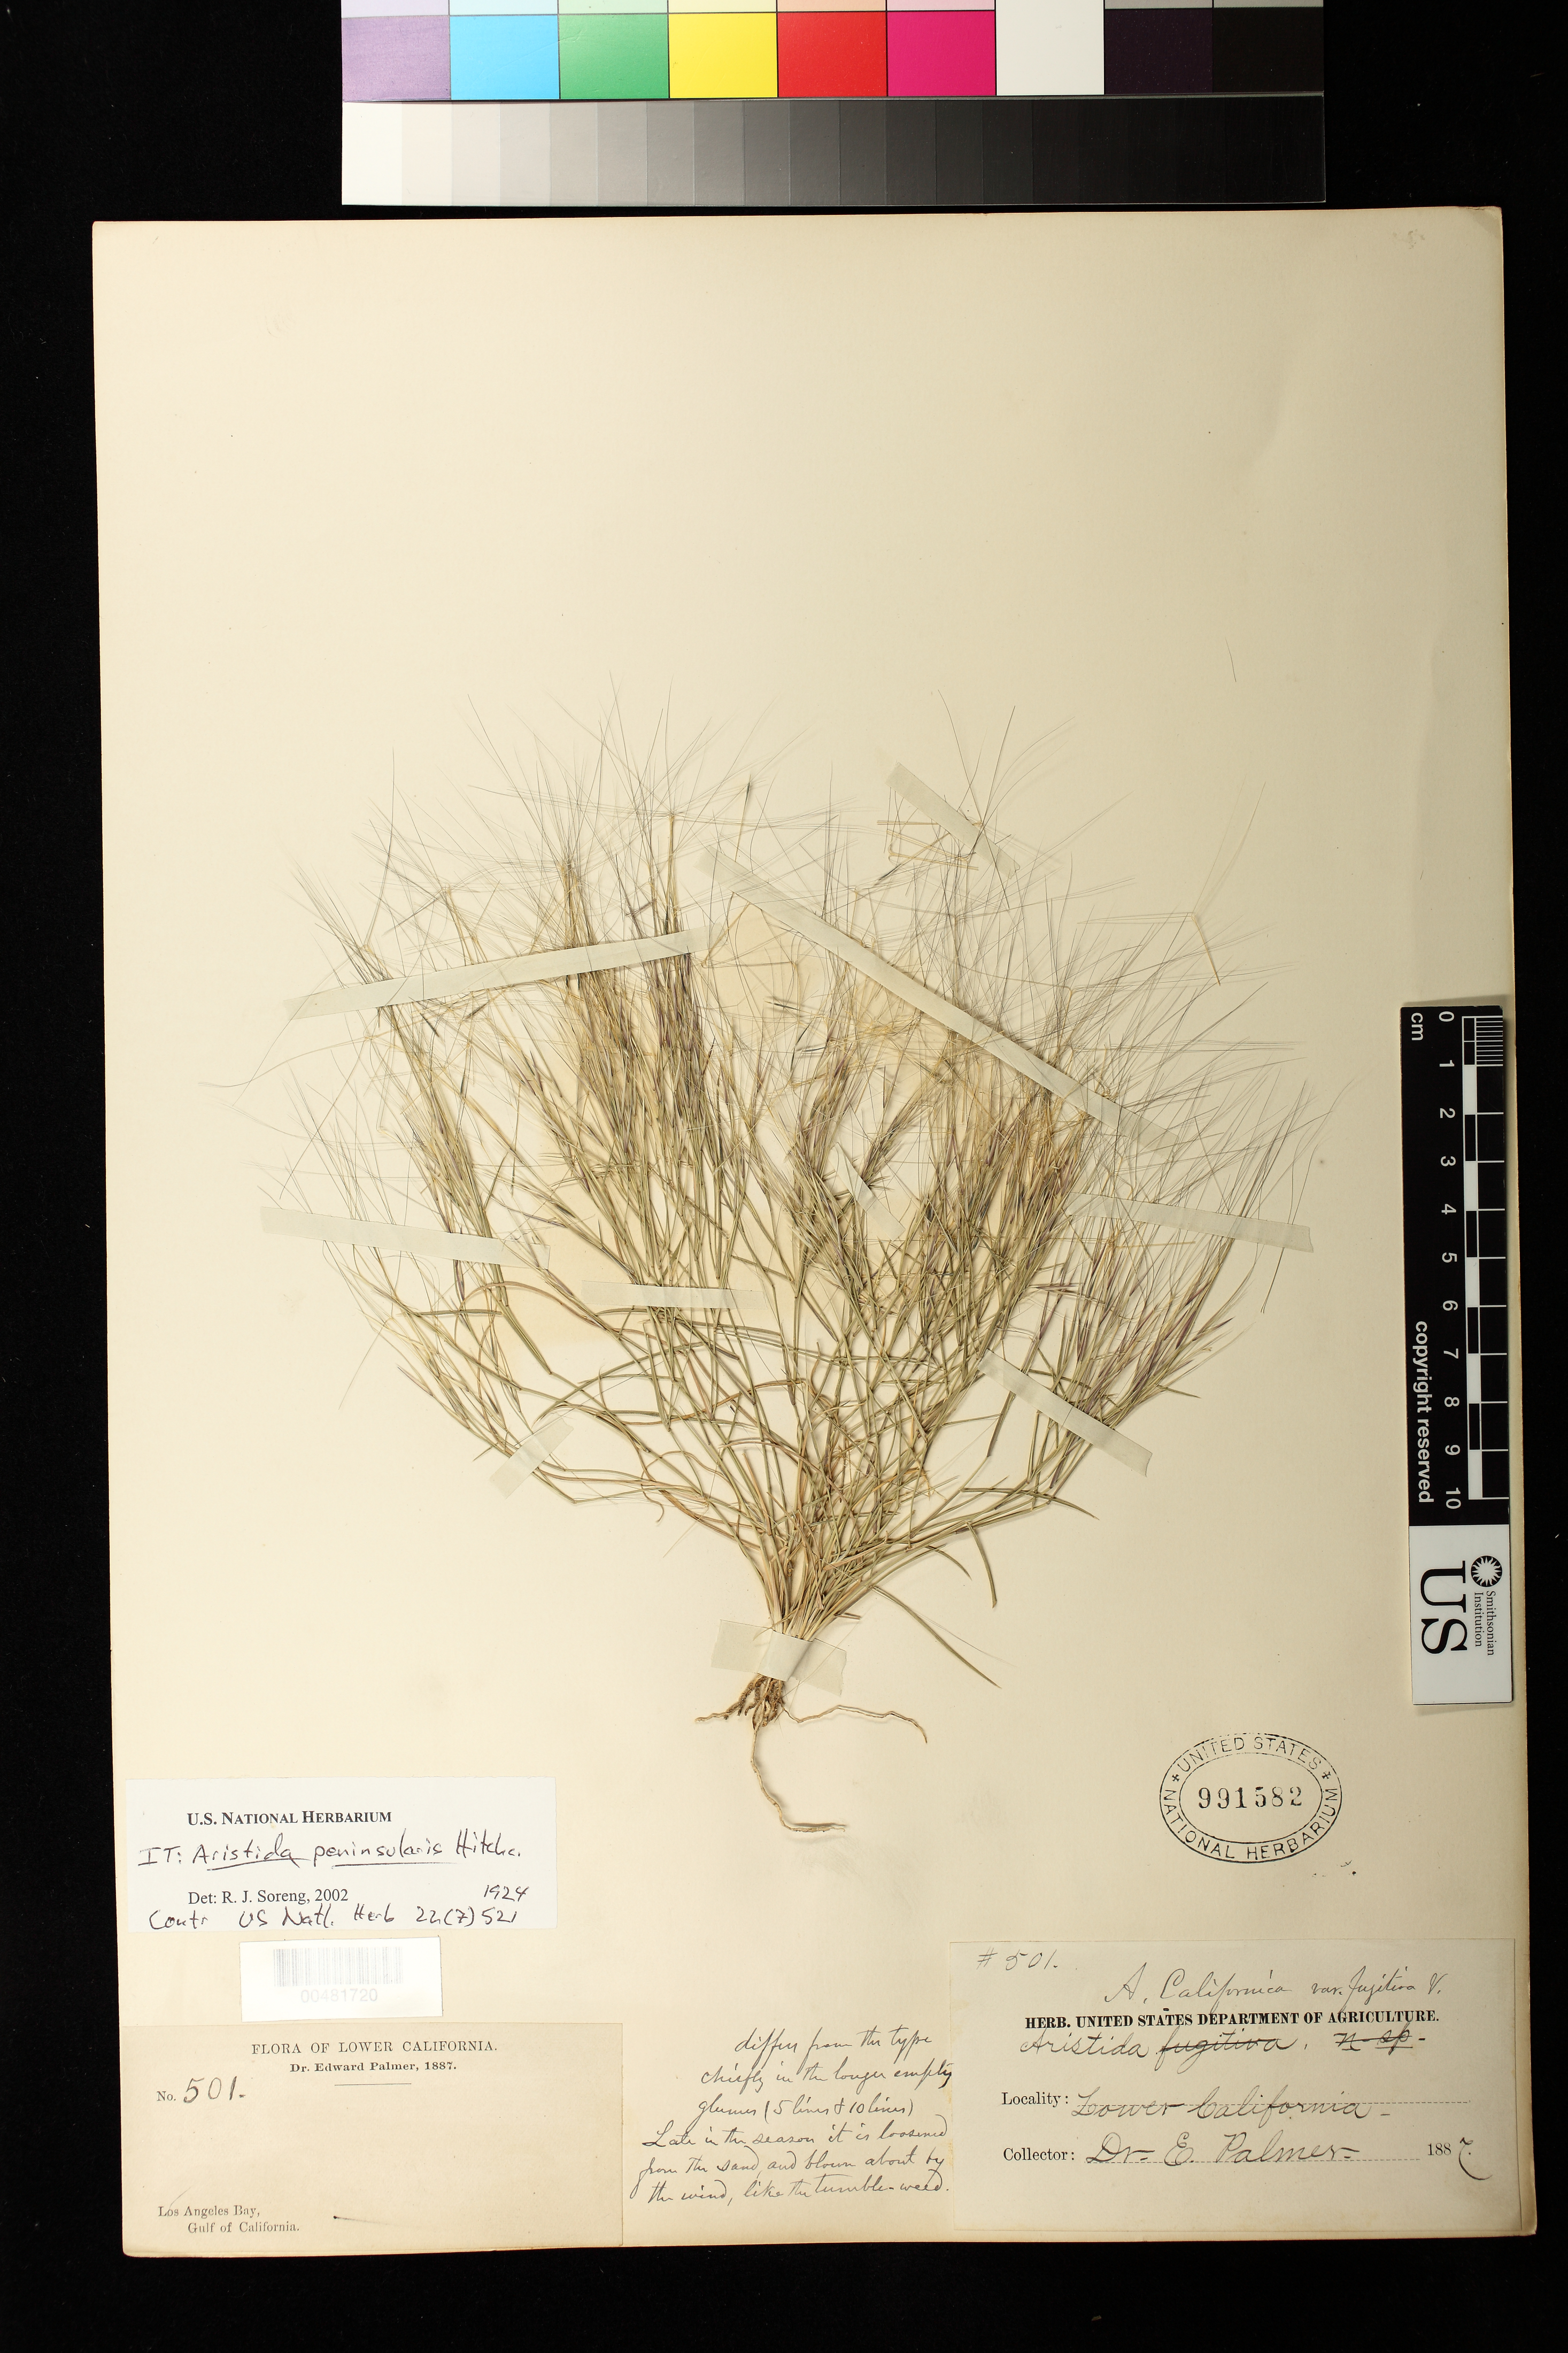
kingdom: Plantae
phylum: Tracheophyta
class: Liliopsida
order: Poales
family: Poaceae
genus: Aristida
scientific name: Aristida peninsularis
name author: Hitchc.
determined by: Soreng, Robert J., Research Associate (BOT), Smithsonian Institution - National Museum of Natural History (UNITED STATES)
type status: Isotype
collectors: E. Palmer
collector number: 501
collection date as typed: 1887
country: Mexico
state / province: Baja California Norte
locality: Los Angeles Bay, Gulf of California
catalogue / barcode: US 991582